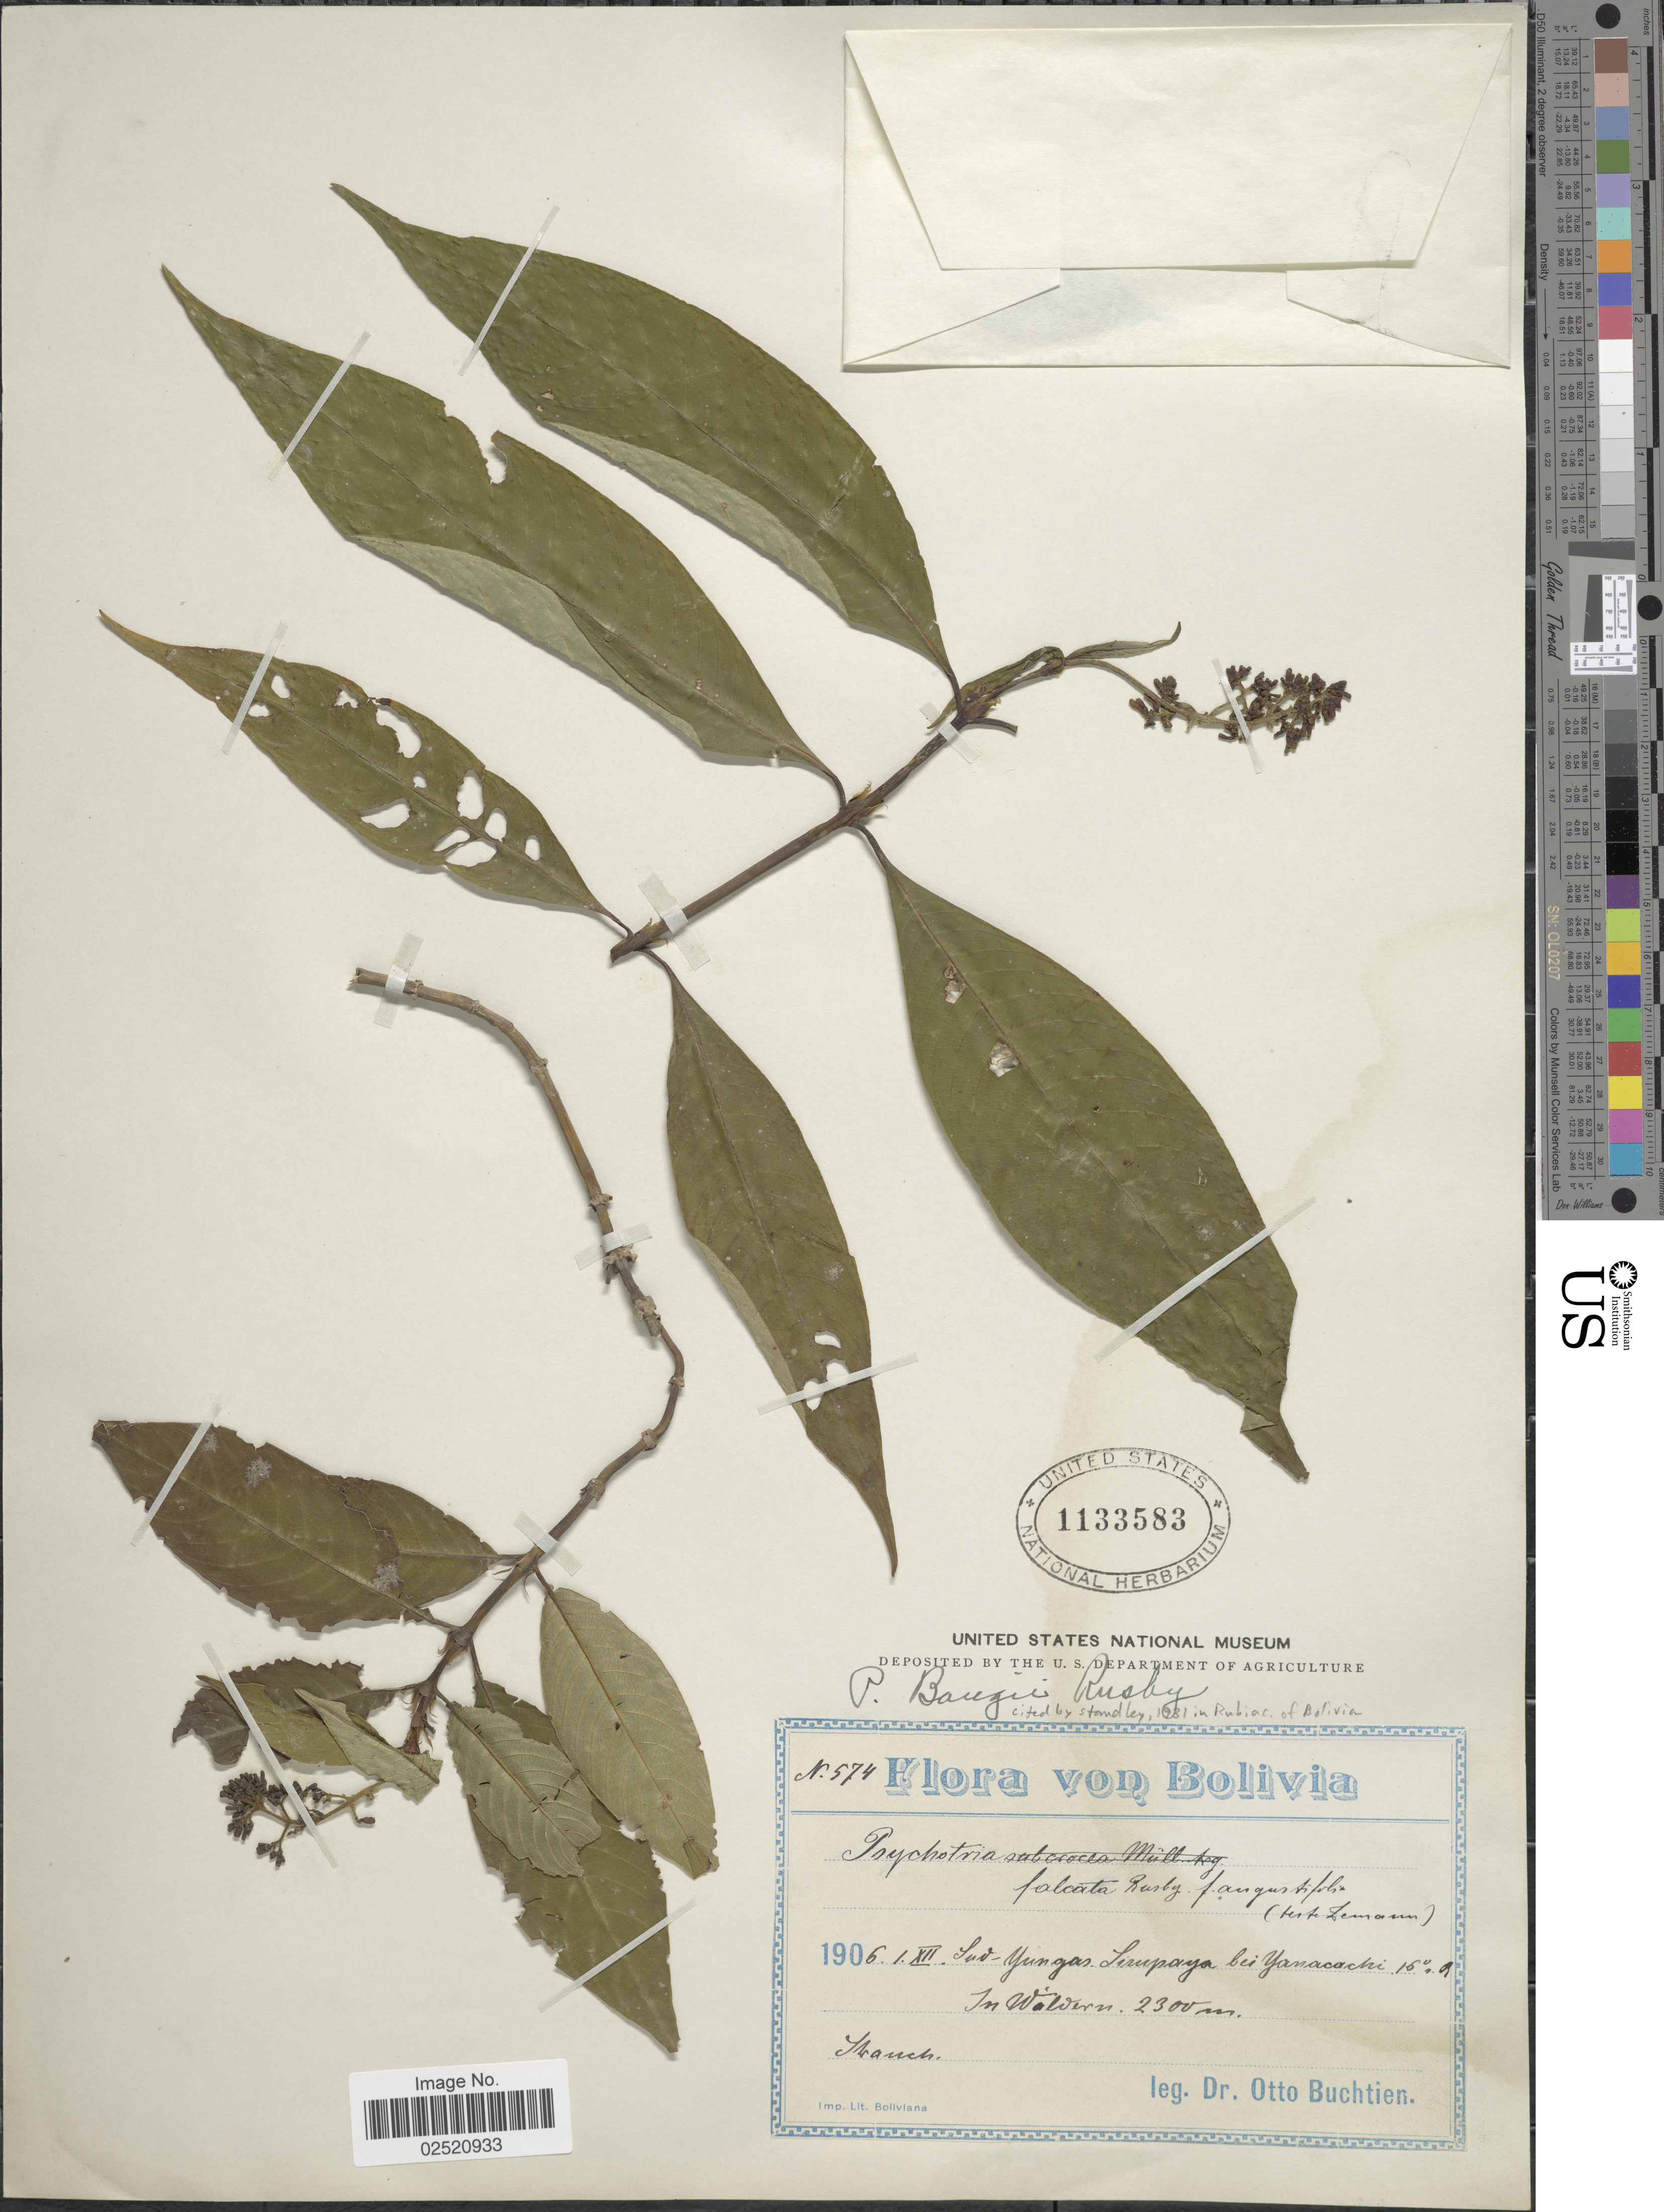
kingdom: Plantae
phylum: Tracheophyta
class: Magnoliopsida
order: Gentianales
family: Rubiaceae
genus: Psychotria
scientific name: Psychotria bangii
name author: Rusby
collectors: O. Buchtien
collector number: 574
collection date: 1906-12-01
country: Bolivia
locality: Sud-Yungas Sirupaya bei Yanacachi, In Waldern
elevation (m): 2300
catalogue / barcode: US 1133583